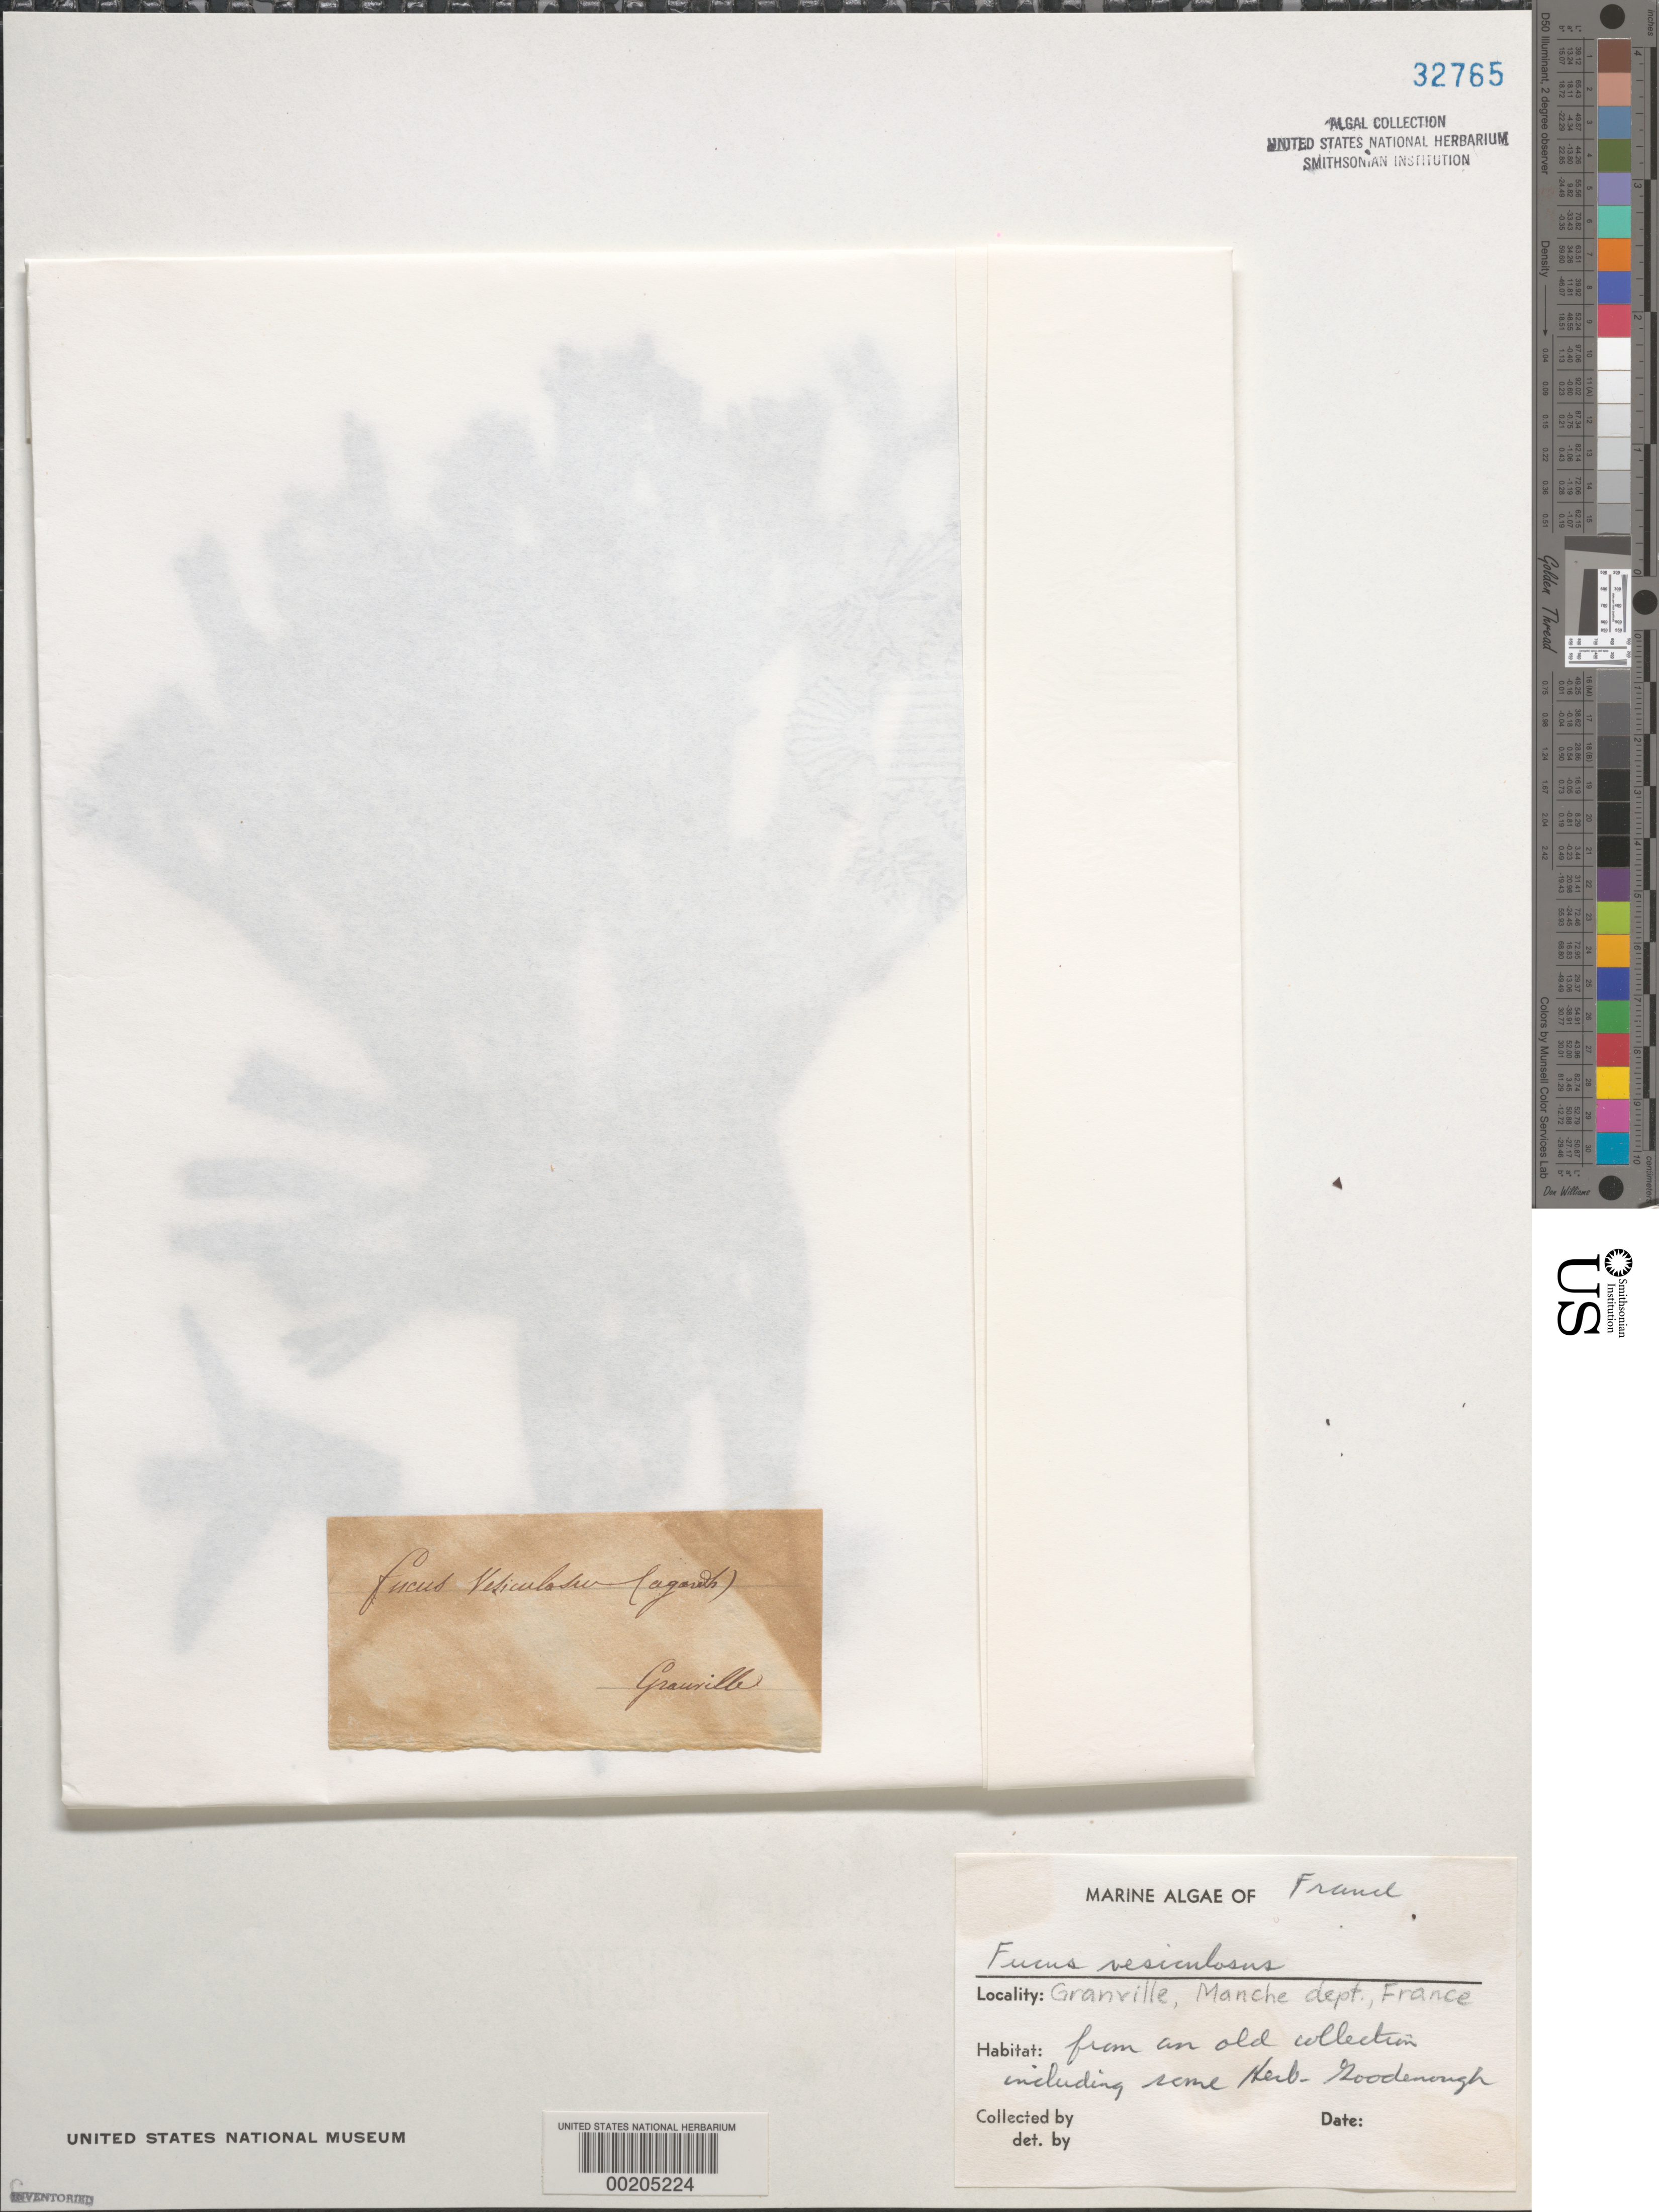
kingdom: Chromista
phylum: Ochrophyta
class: Phaeophyceae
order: Fucales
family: Fucaceae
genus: Fucus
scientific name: Fucus vesiculosus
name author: L.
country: France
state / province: Normandie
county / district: Manche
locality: Granville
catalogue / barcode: US 32765